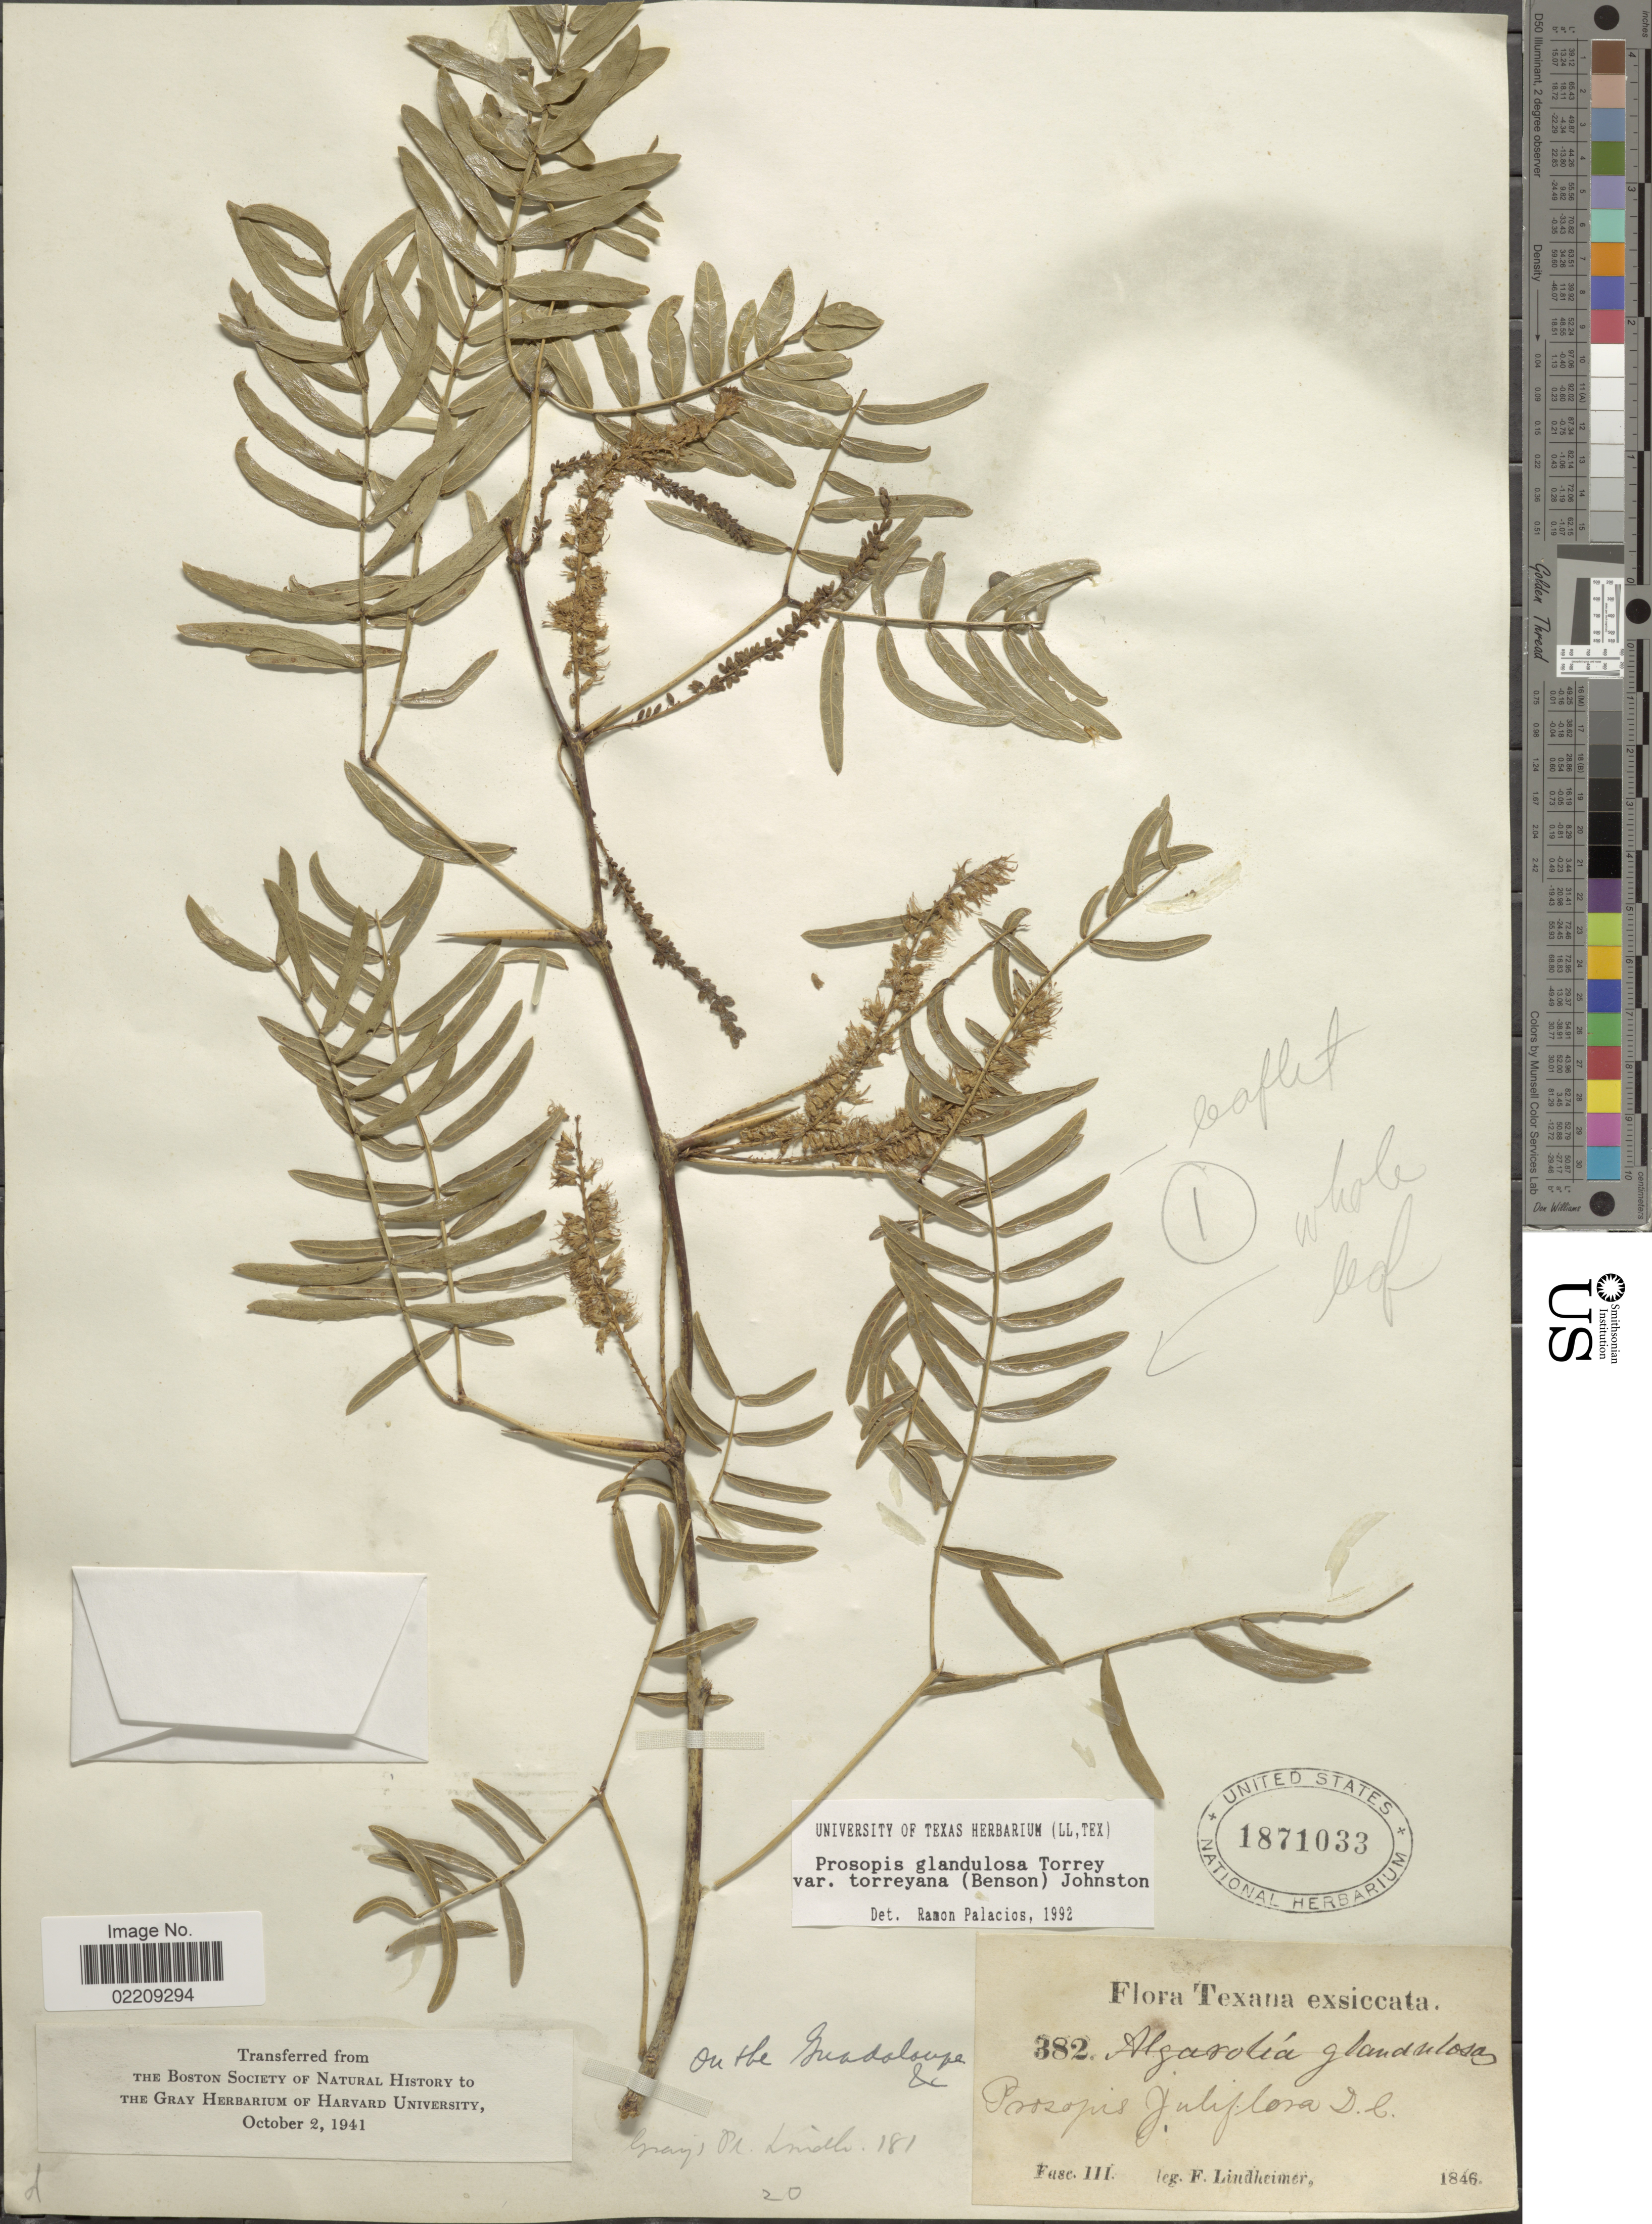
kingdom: Plantae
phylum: Tracheophyta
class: Magnoliopsida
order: Fabales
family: Fabaceae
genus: Neltuma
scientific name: Neltuma odorata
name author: (Torr. & Frém.) C. E. Hughes & G.P. Lewis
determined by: Strong, Mark T., (BOT), Smithsonian Institution - National Museum of Natural History (UNITED STATES)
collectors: F. Lindheimer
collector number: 382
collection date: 1846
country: United States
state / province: Texas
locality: Texana, on the Guadaloupe &c.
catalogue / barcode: US 1871033